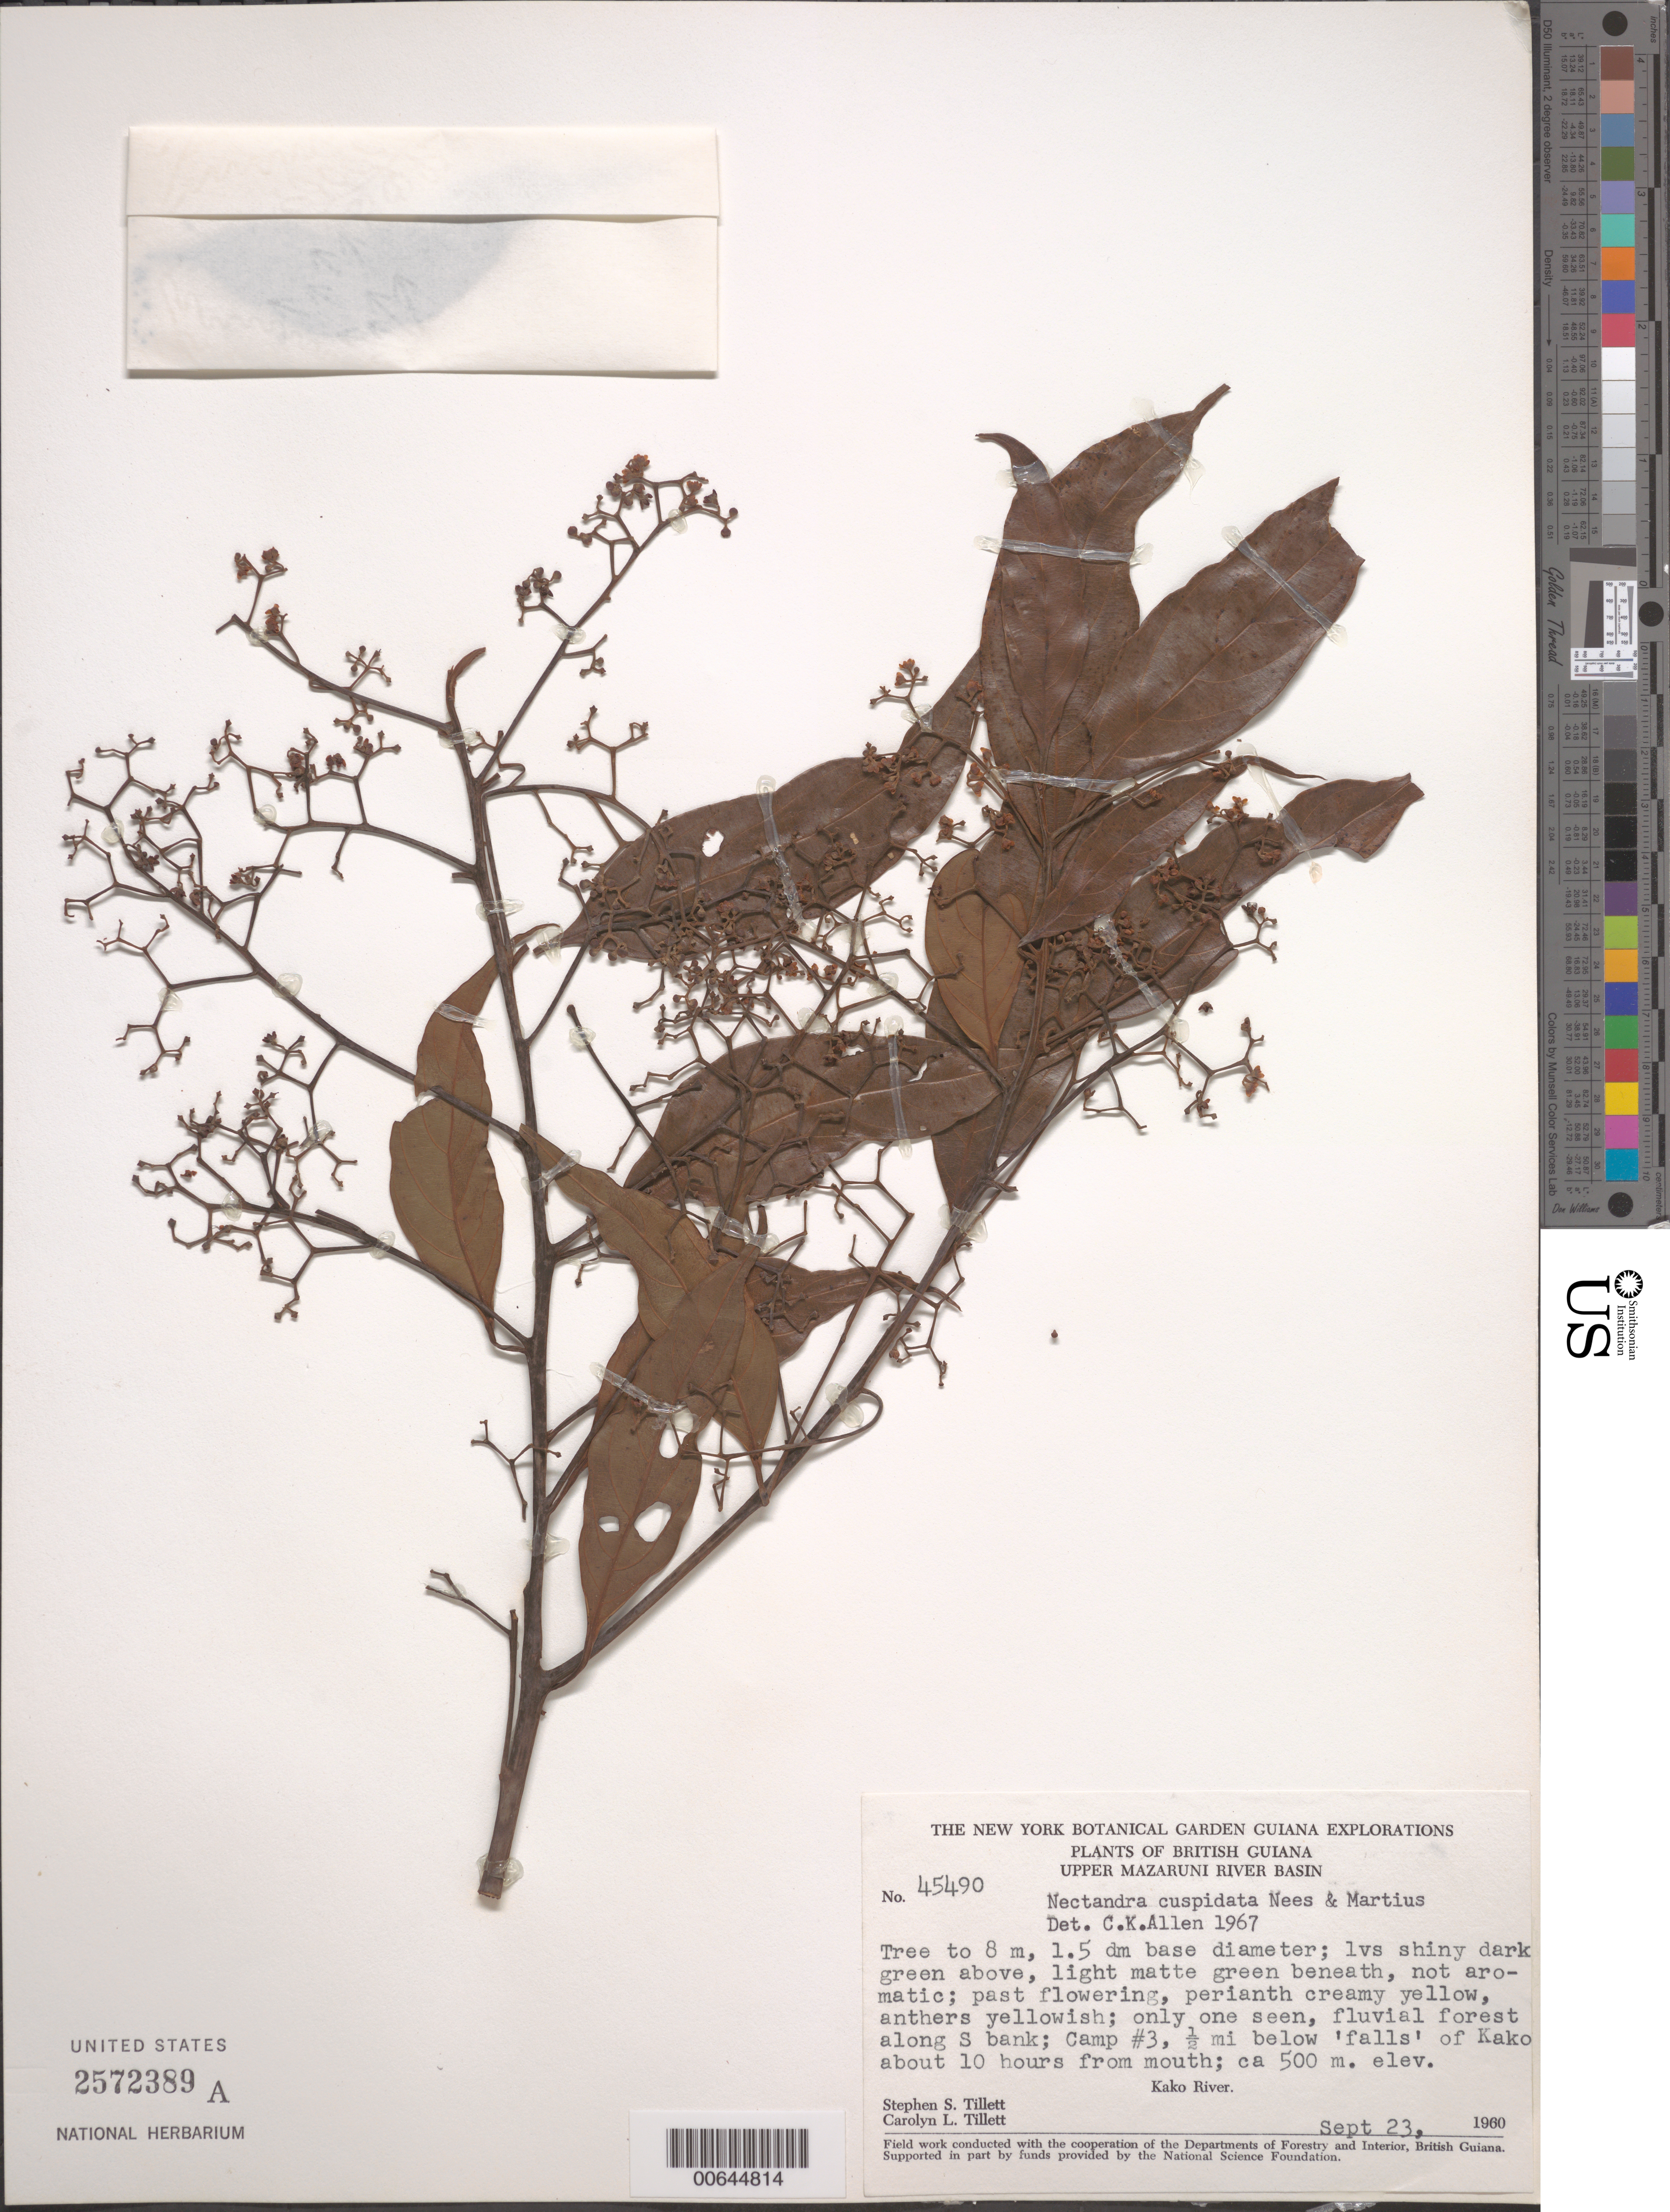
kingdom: Plantae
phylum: Tracheophyta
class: Magnoliopsida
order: Laurales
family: Lauraceae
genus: Nectandra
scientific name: Nectandra cuspidata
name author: Nees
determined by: Allen, C. K.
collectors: S. S. Tillett, C. L. Tillett & R. Boyan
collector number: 45490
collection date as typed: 23-Sep-60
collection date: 1960-09-23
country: Guyana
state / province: Cuyuni-Mazaruni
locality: Camp #3, 1/2 mile below 'falls' of Kako R., S bank, about 10 hours from mouth, Upper Mazaruni R basin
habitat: Fluvial forest along S bank of Kako R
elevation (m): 500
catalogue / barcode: US 2572389A